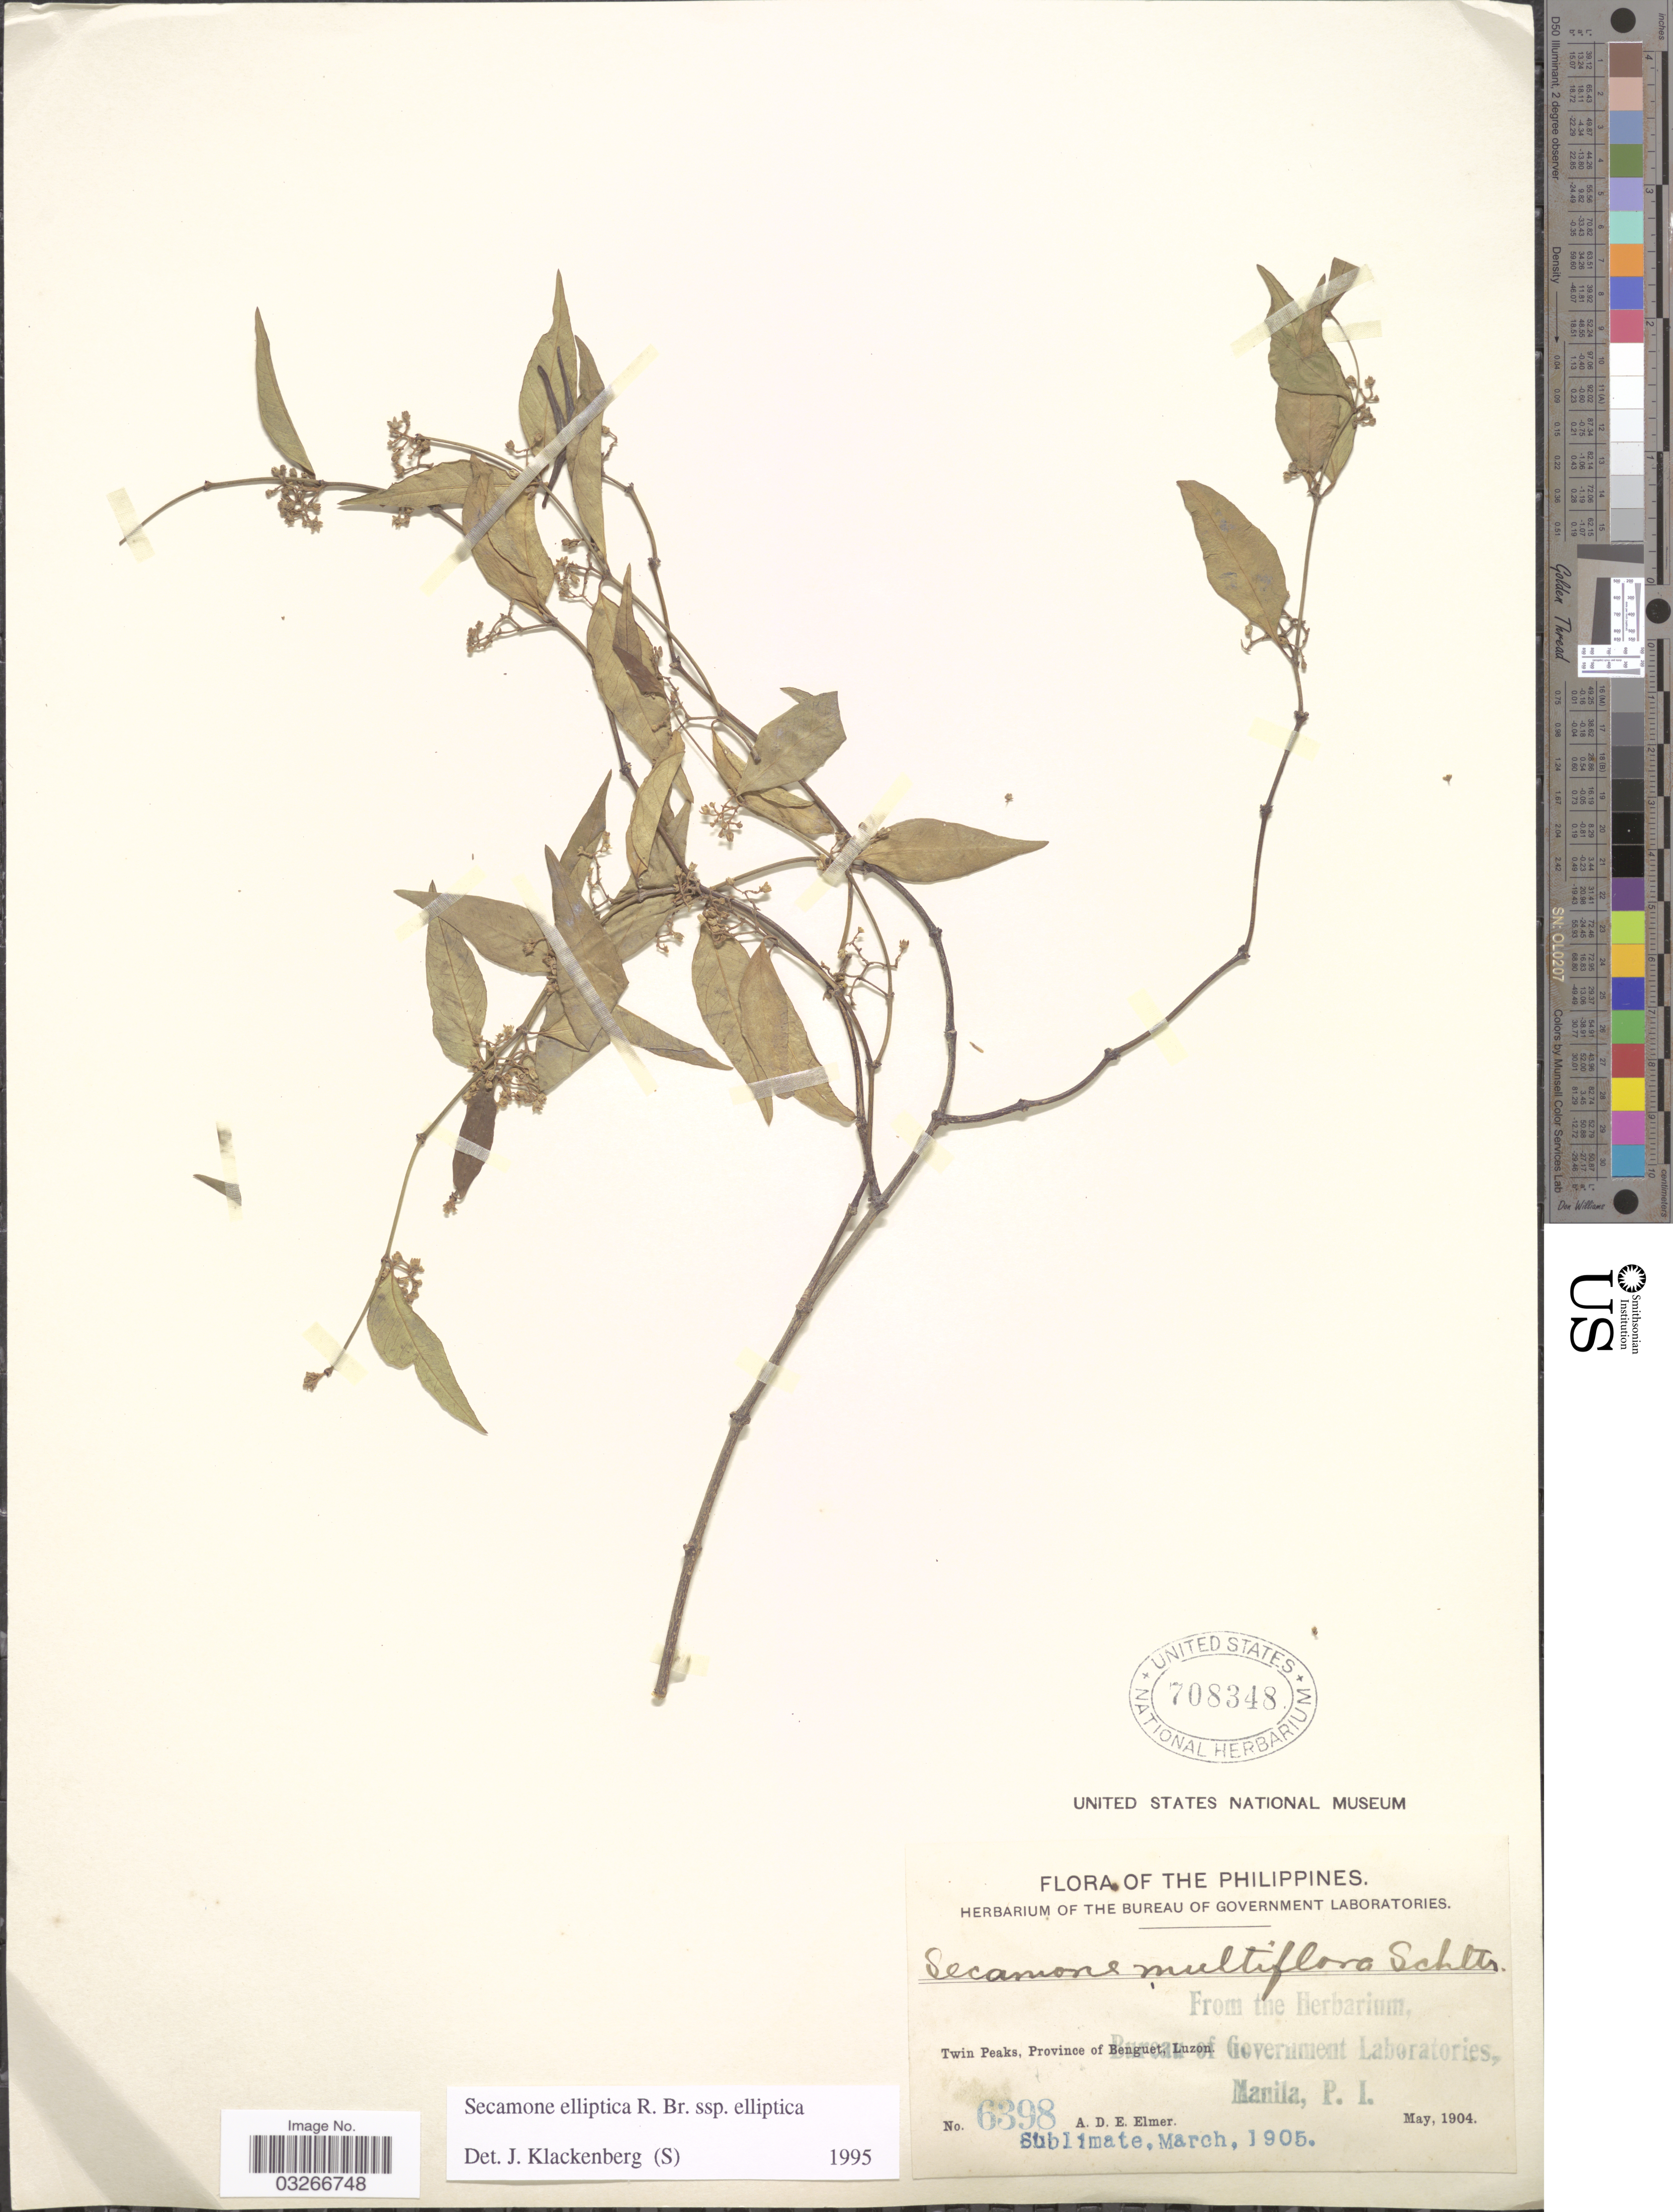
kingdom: Plantae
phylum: Tracheophyta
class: Magnoliopsida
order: Gentianales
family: Apocynaceae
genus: Secamone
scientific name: Secamone elliptica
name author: R. Br.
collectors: A. D. E. Elmer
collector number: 6398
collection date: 1904-05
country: Philippines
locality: Twin Peaks, Province of Benguet, Luzon.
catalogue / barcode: US 708348